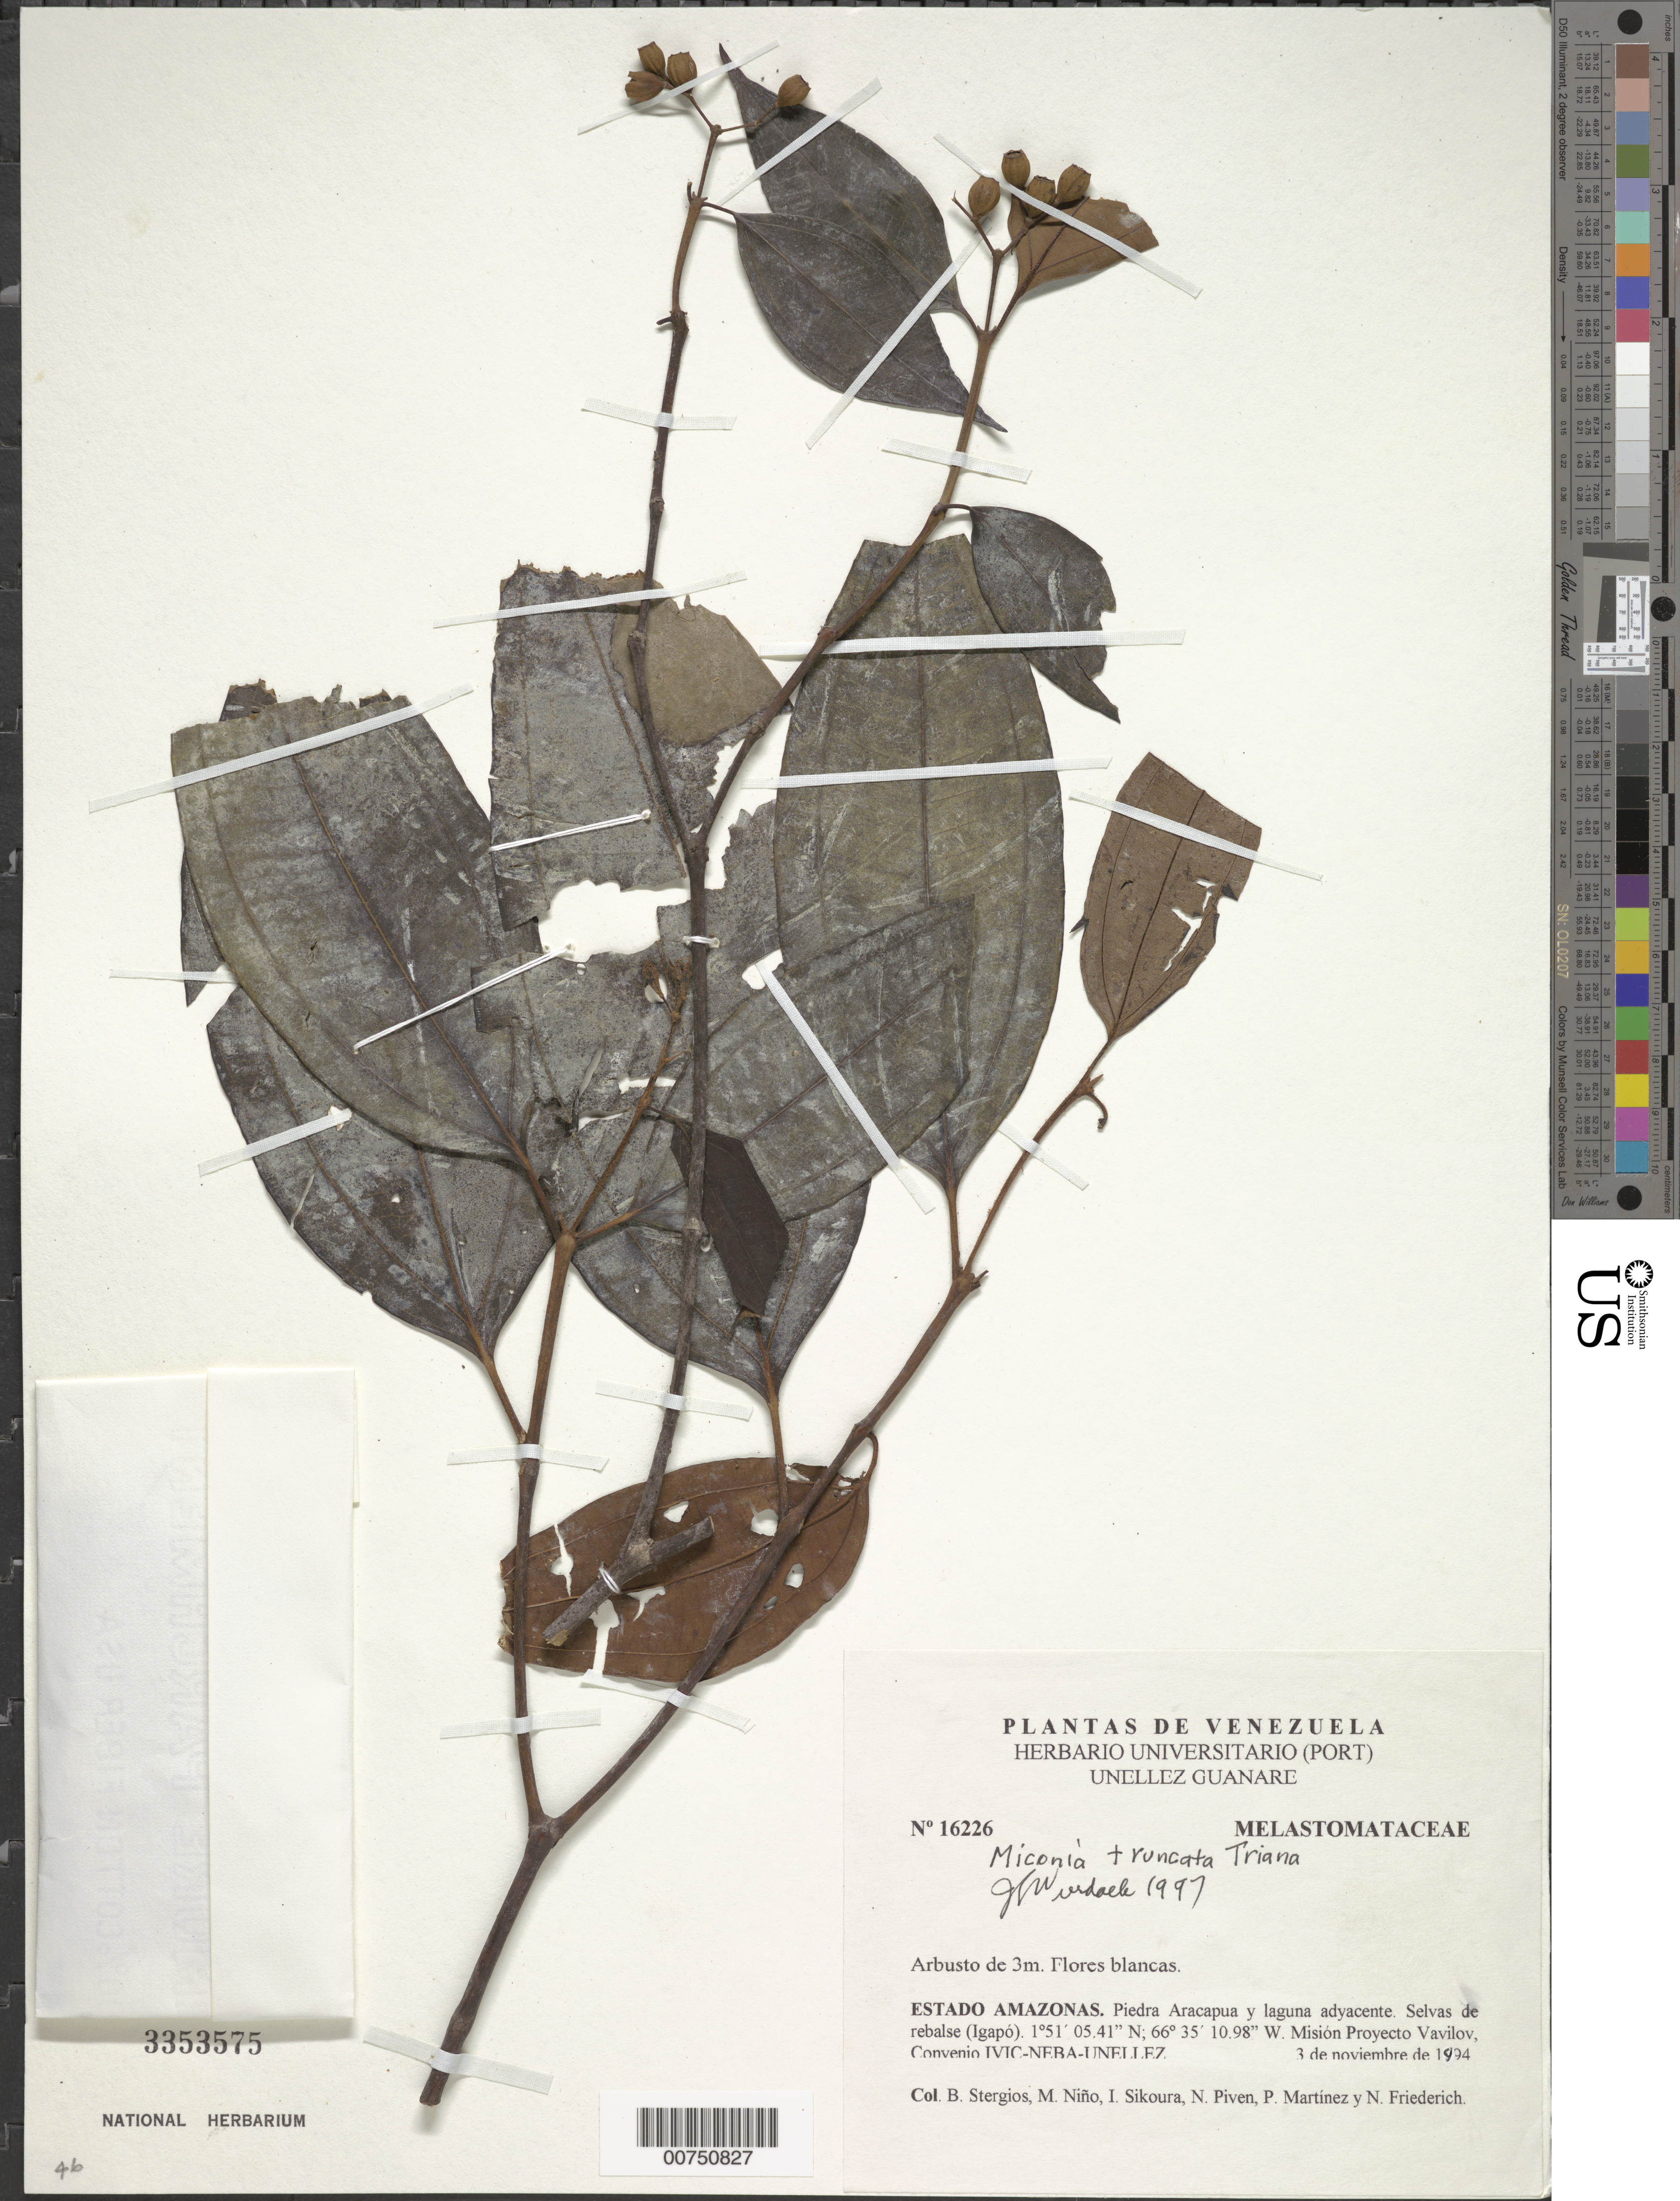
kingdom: Plantae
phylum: Tracheophyta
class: Magnoliopsida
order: Myrtales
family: Melastomataceae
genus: Miconia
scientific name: Miconia truncata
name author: Triana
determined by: Wurdack, John J., (US), US (UNITED STATES)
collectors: B. G. Stergios, S. M. Niño, I. Sikoura, N. Piven, P. Martinez & N. Friederich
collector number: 16226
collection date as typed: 3-Nov-94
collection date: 1994-11-03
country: Venezuela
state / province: Amazonas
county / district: Río Negro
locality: Piedra Aracapua y laguna adyacente; Mision Proyecto Vavilov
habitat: Selvas de rebalse (Igapo)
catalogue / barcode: US 3353575